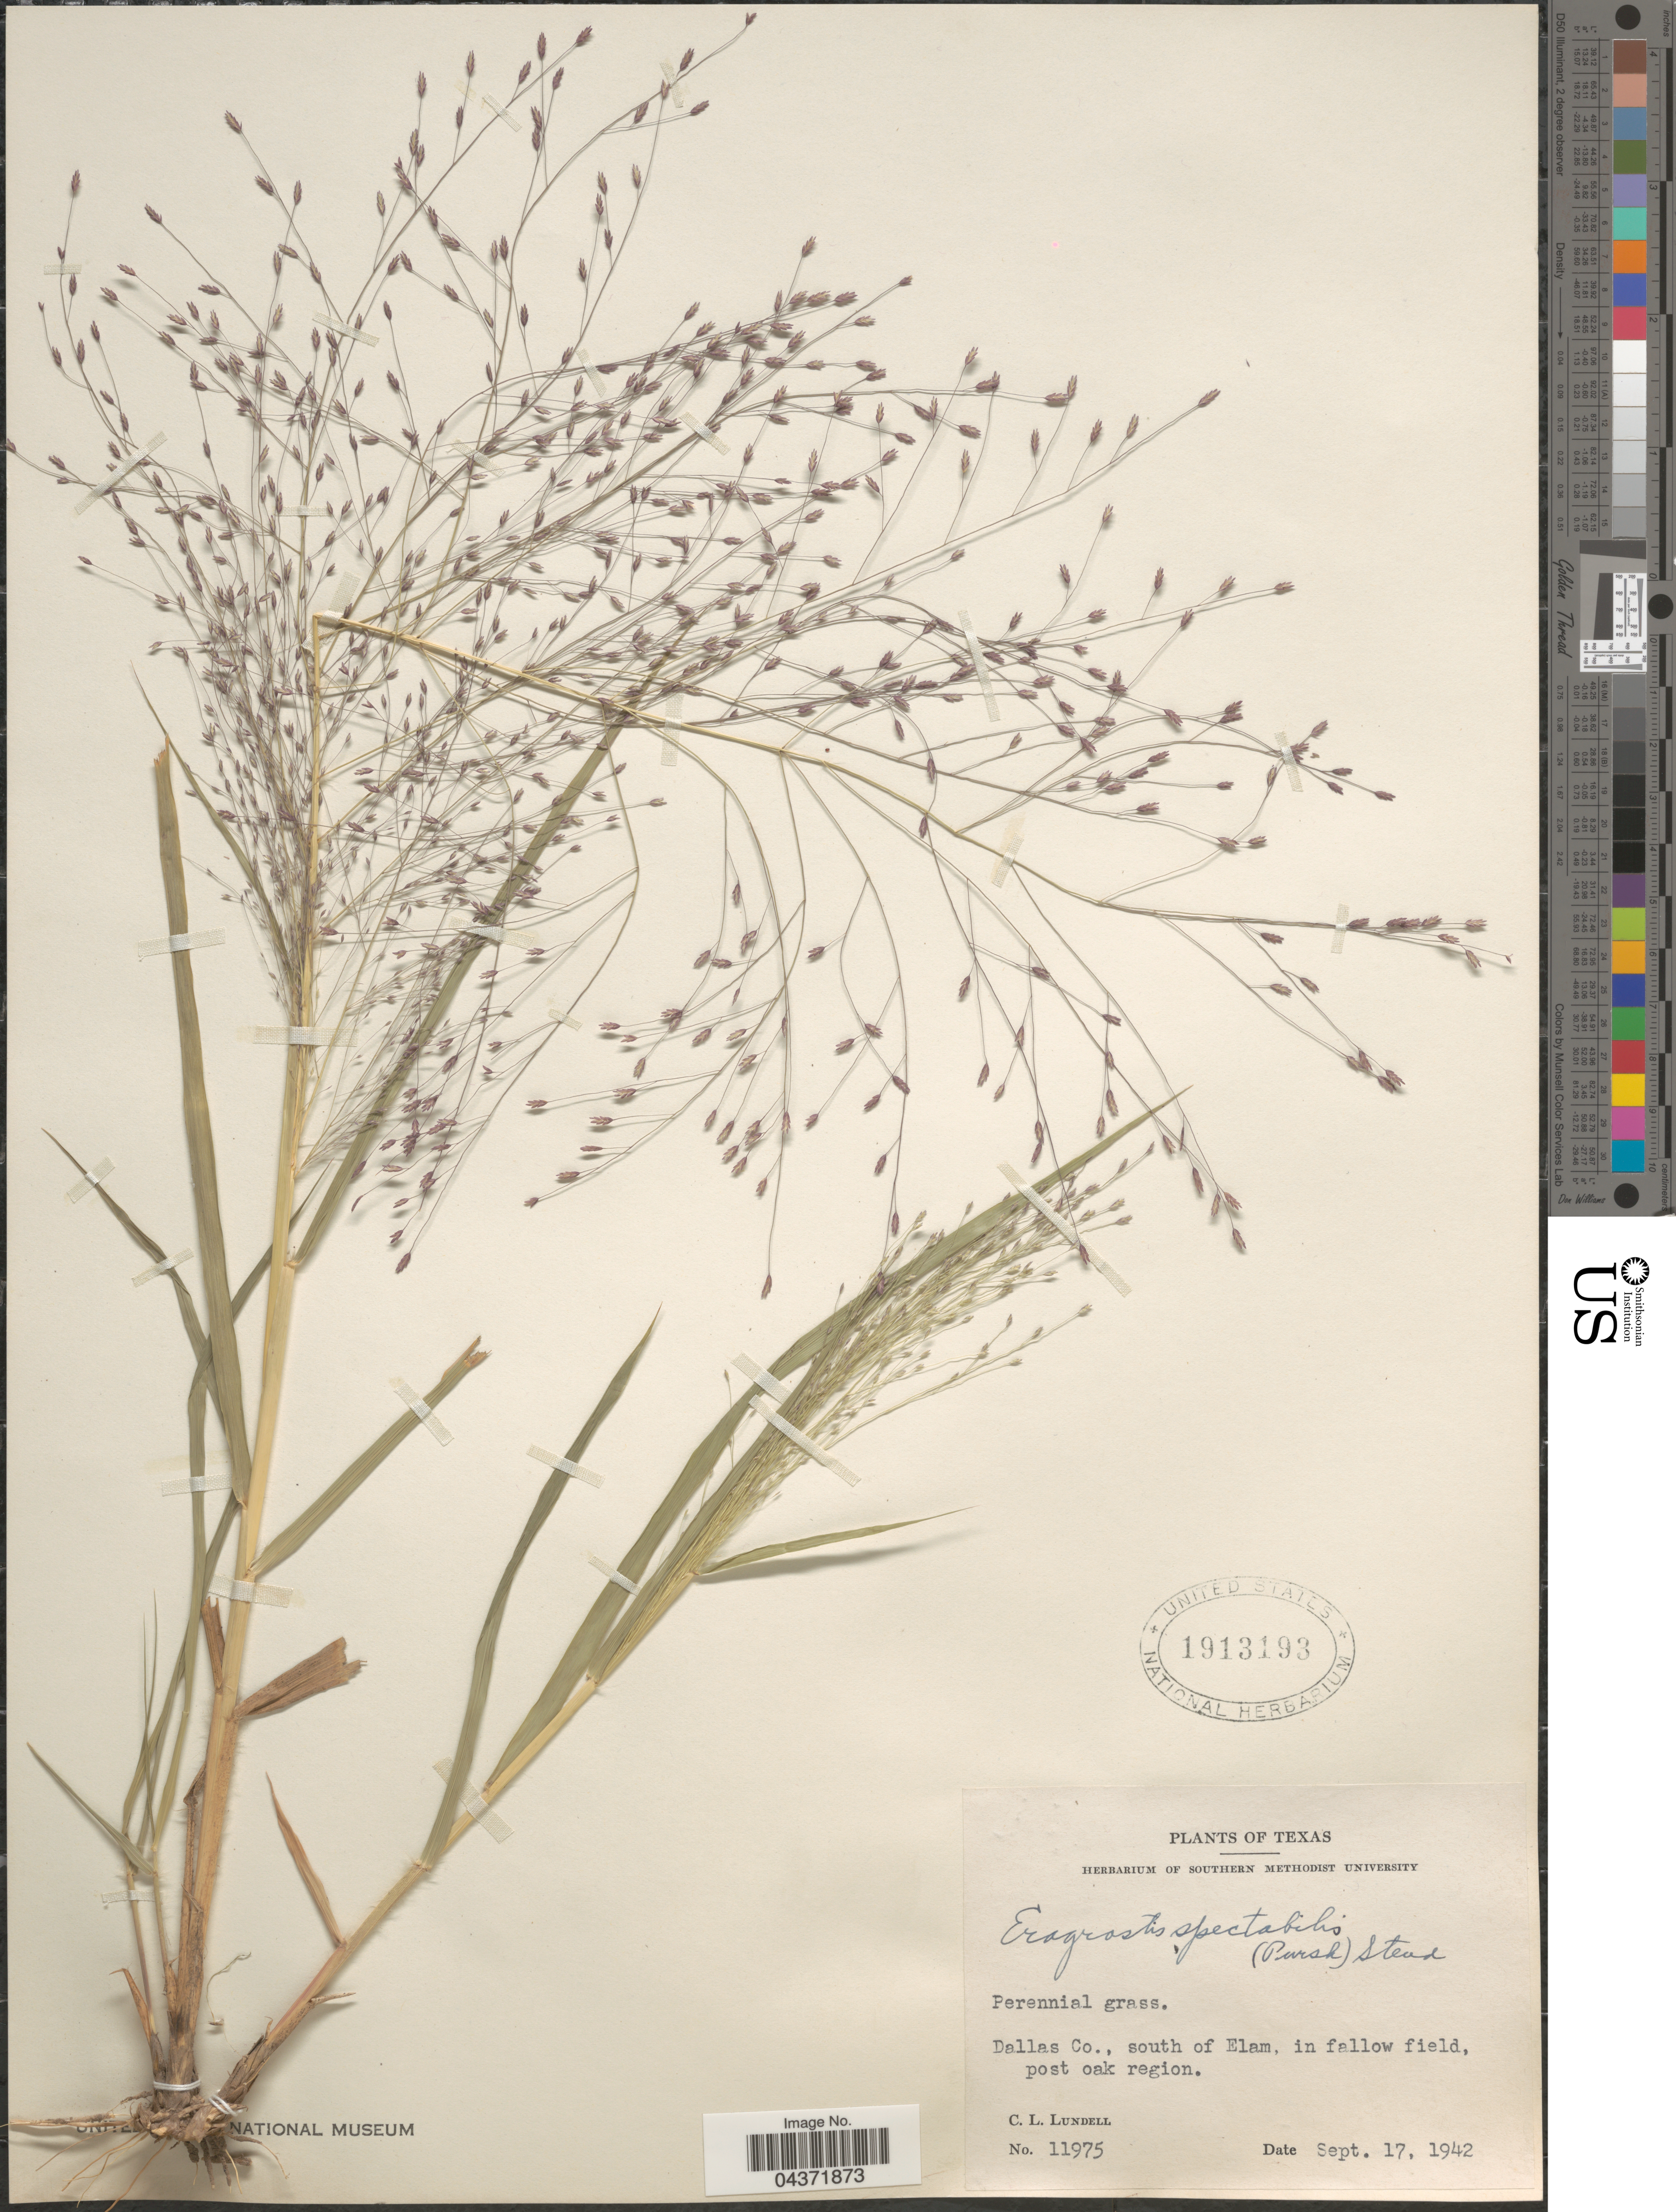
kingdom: Plantae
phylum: Tracheophyta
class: Liliopsida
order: Poales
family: Poaceae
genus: Eragrostis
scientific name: Eragrostis spectabilis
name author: (Pursh) Steud.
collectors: C. L. Lundell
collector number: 11975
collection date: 1942-09-17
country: United States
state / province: Texas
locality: Dallas Co., south of Elam, in fallow field, post oak region.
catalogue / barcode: US 1913193